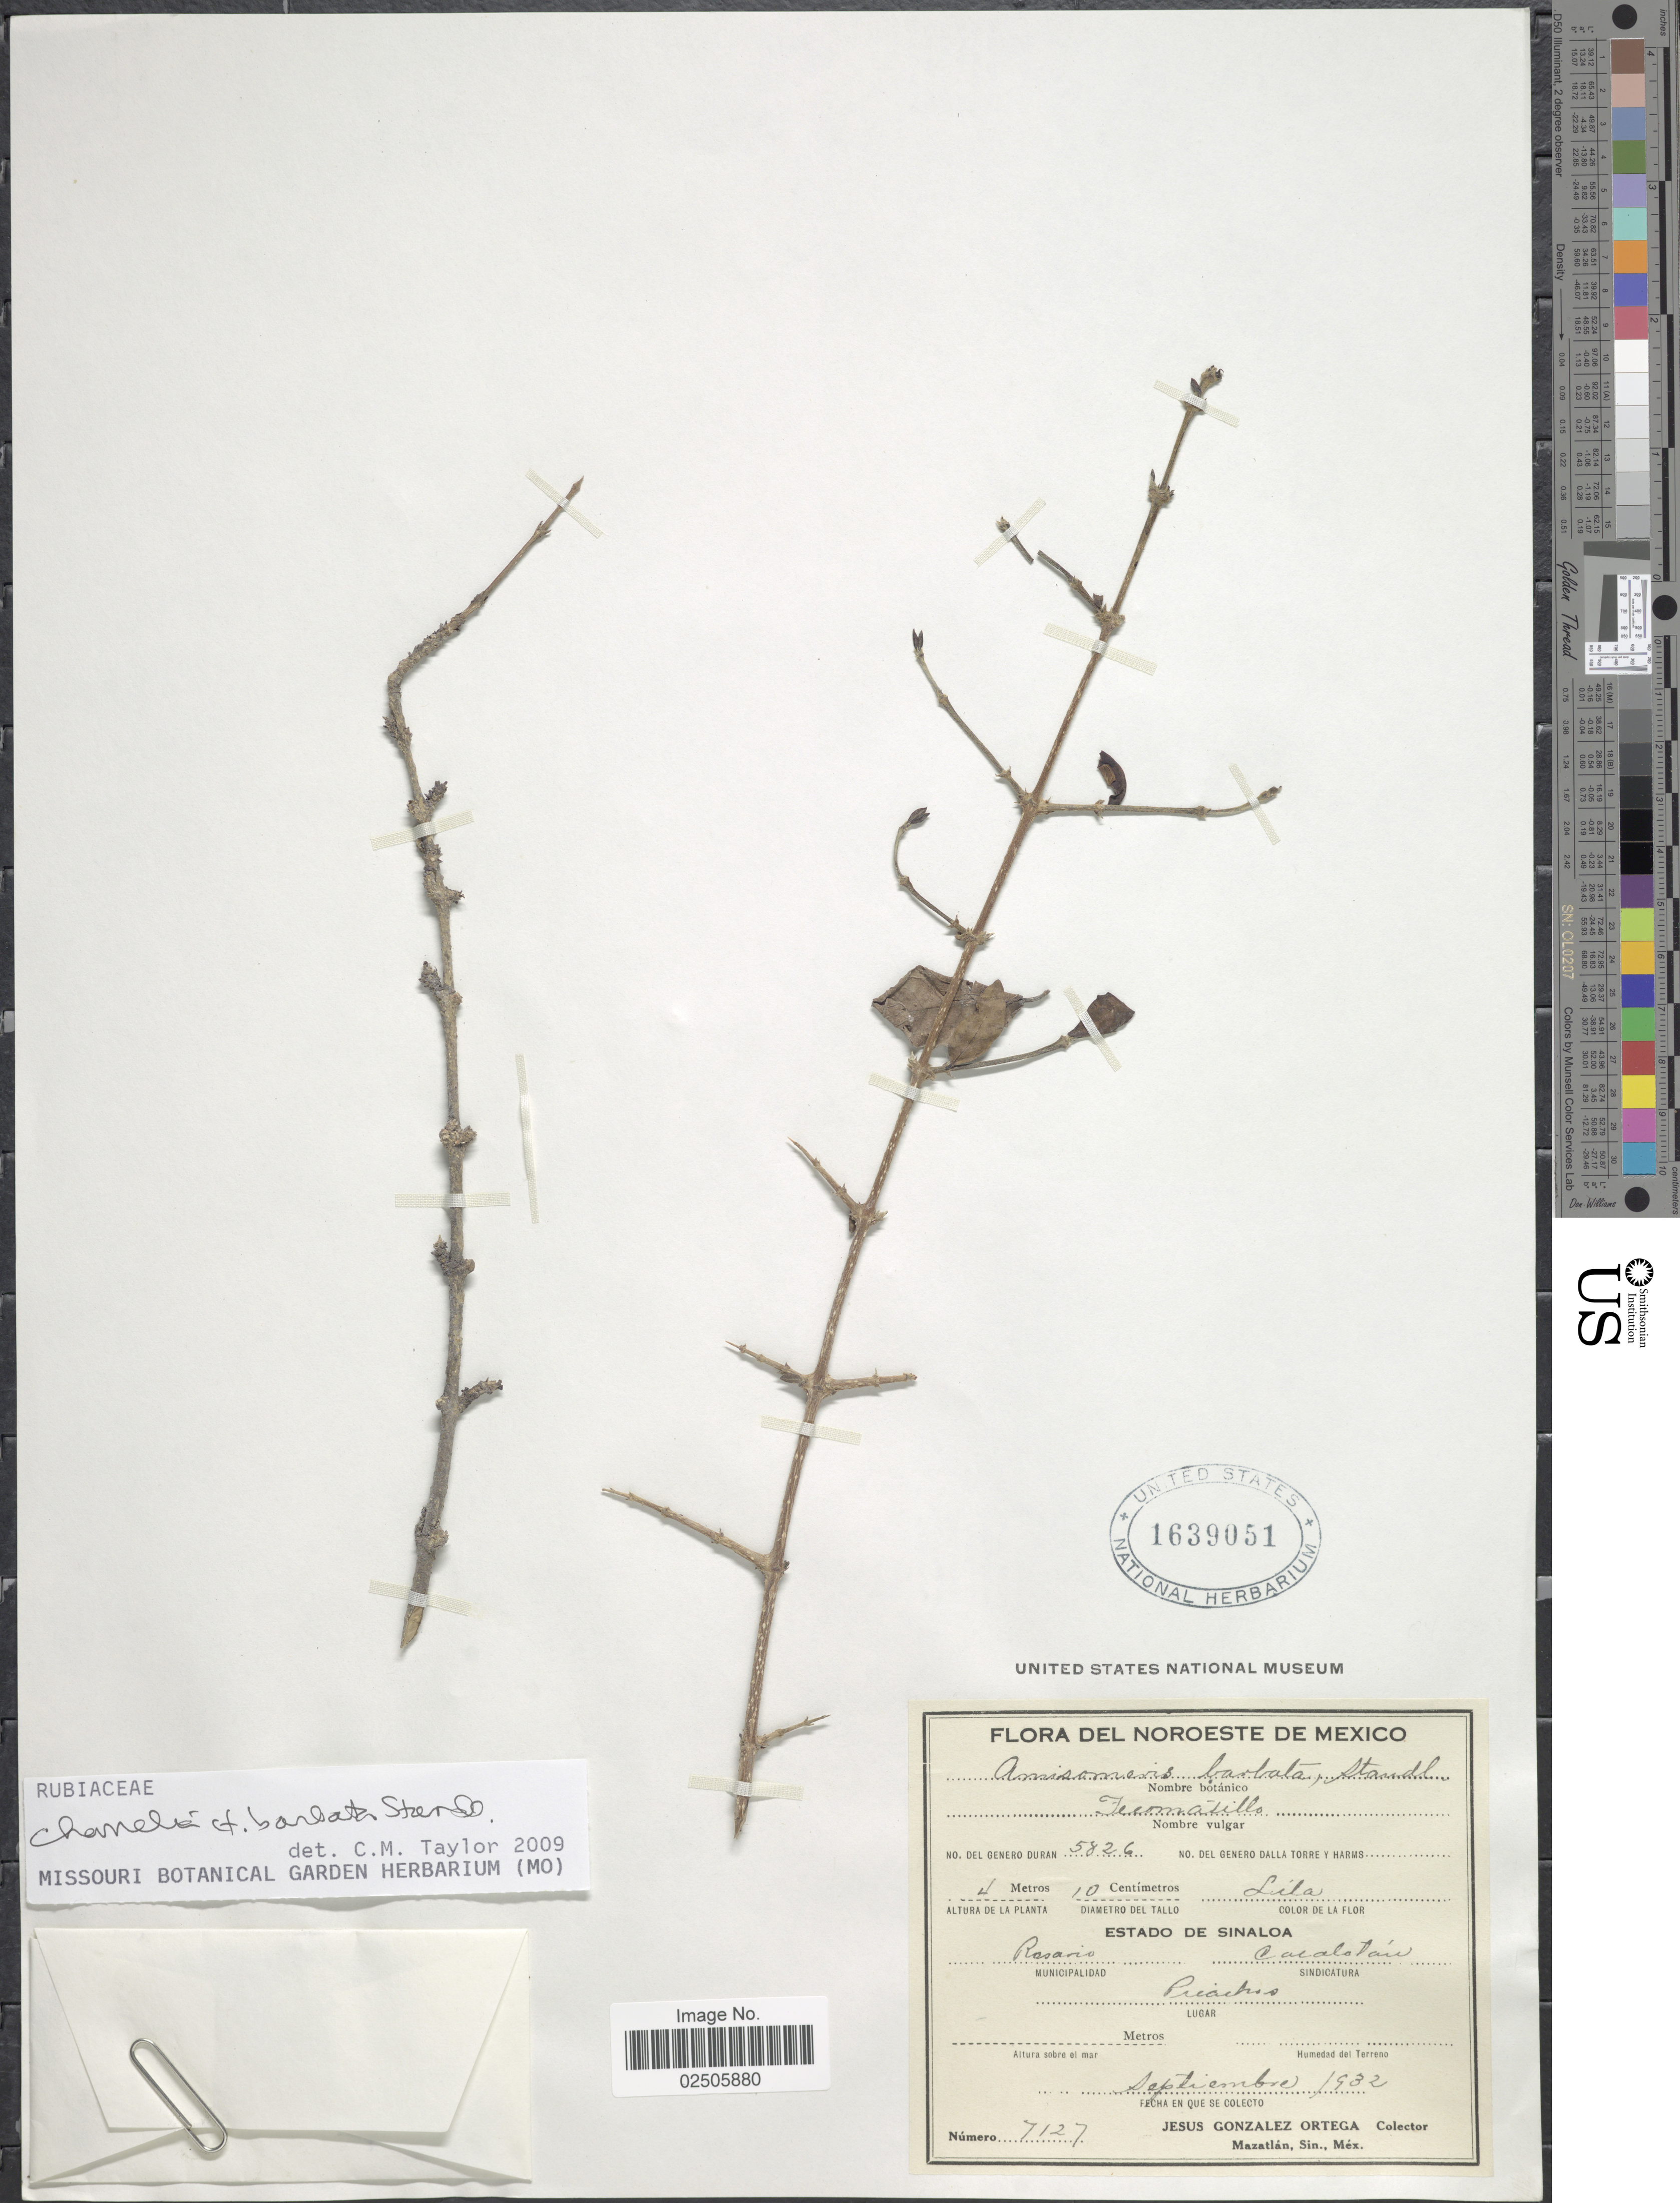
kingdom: Plantae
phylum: Tracheophyta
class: Magnoliopsida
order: Gentianales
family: Rubiaceae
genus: Chomelia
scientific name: Chomelia barbata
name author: Standl.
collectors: J. Ortega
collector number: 7127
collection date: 1932-09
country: Mexico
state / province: Sinaloa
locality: Rosario, Cacalotan, Picachos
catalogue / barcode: US 1639051